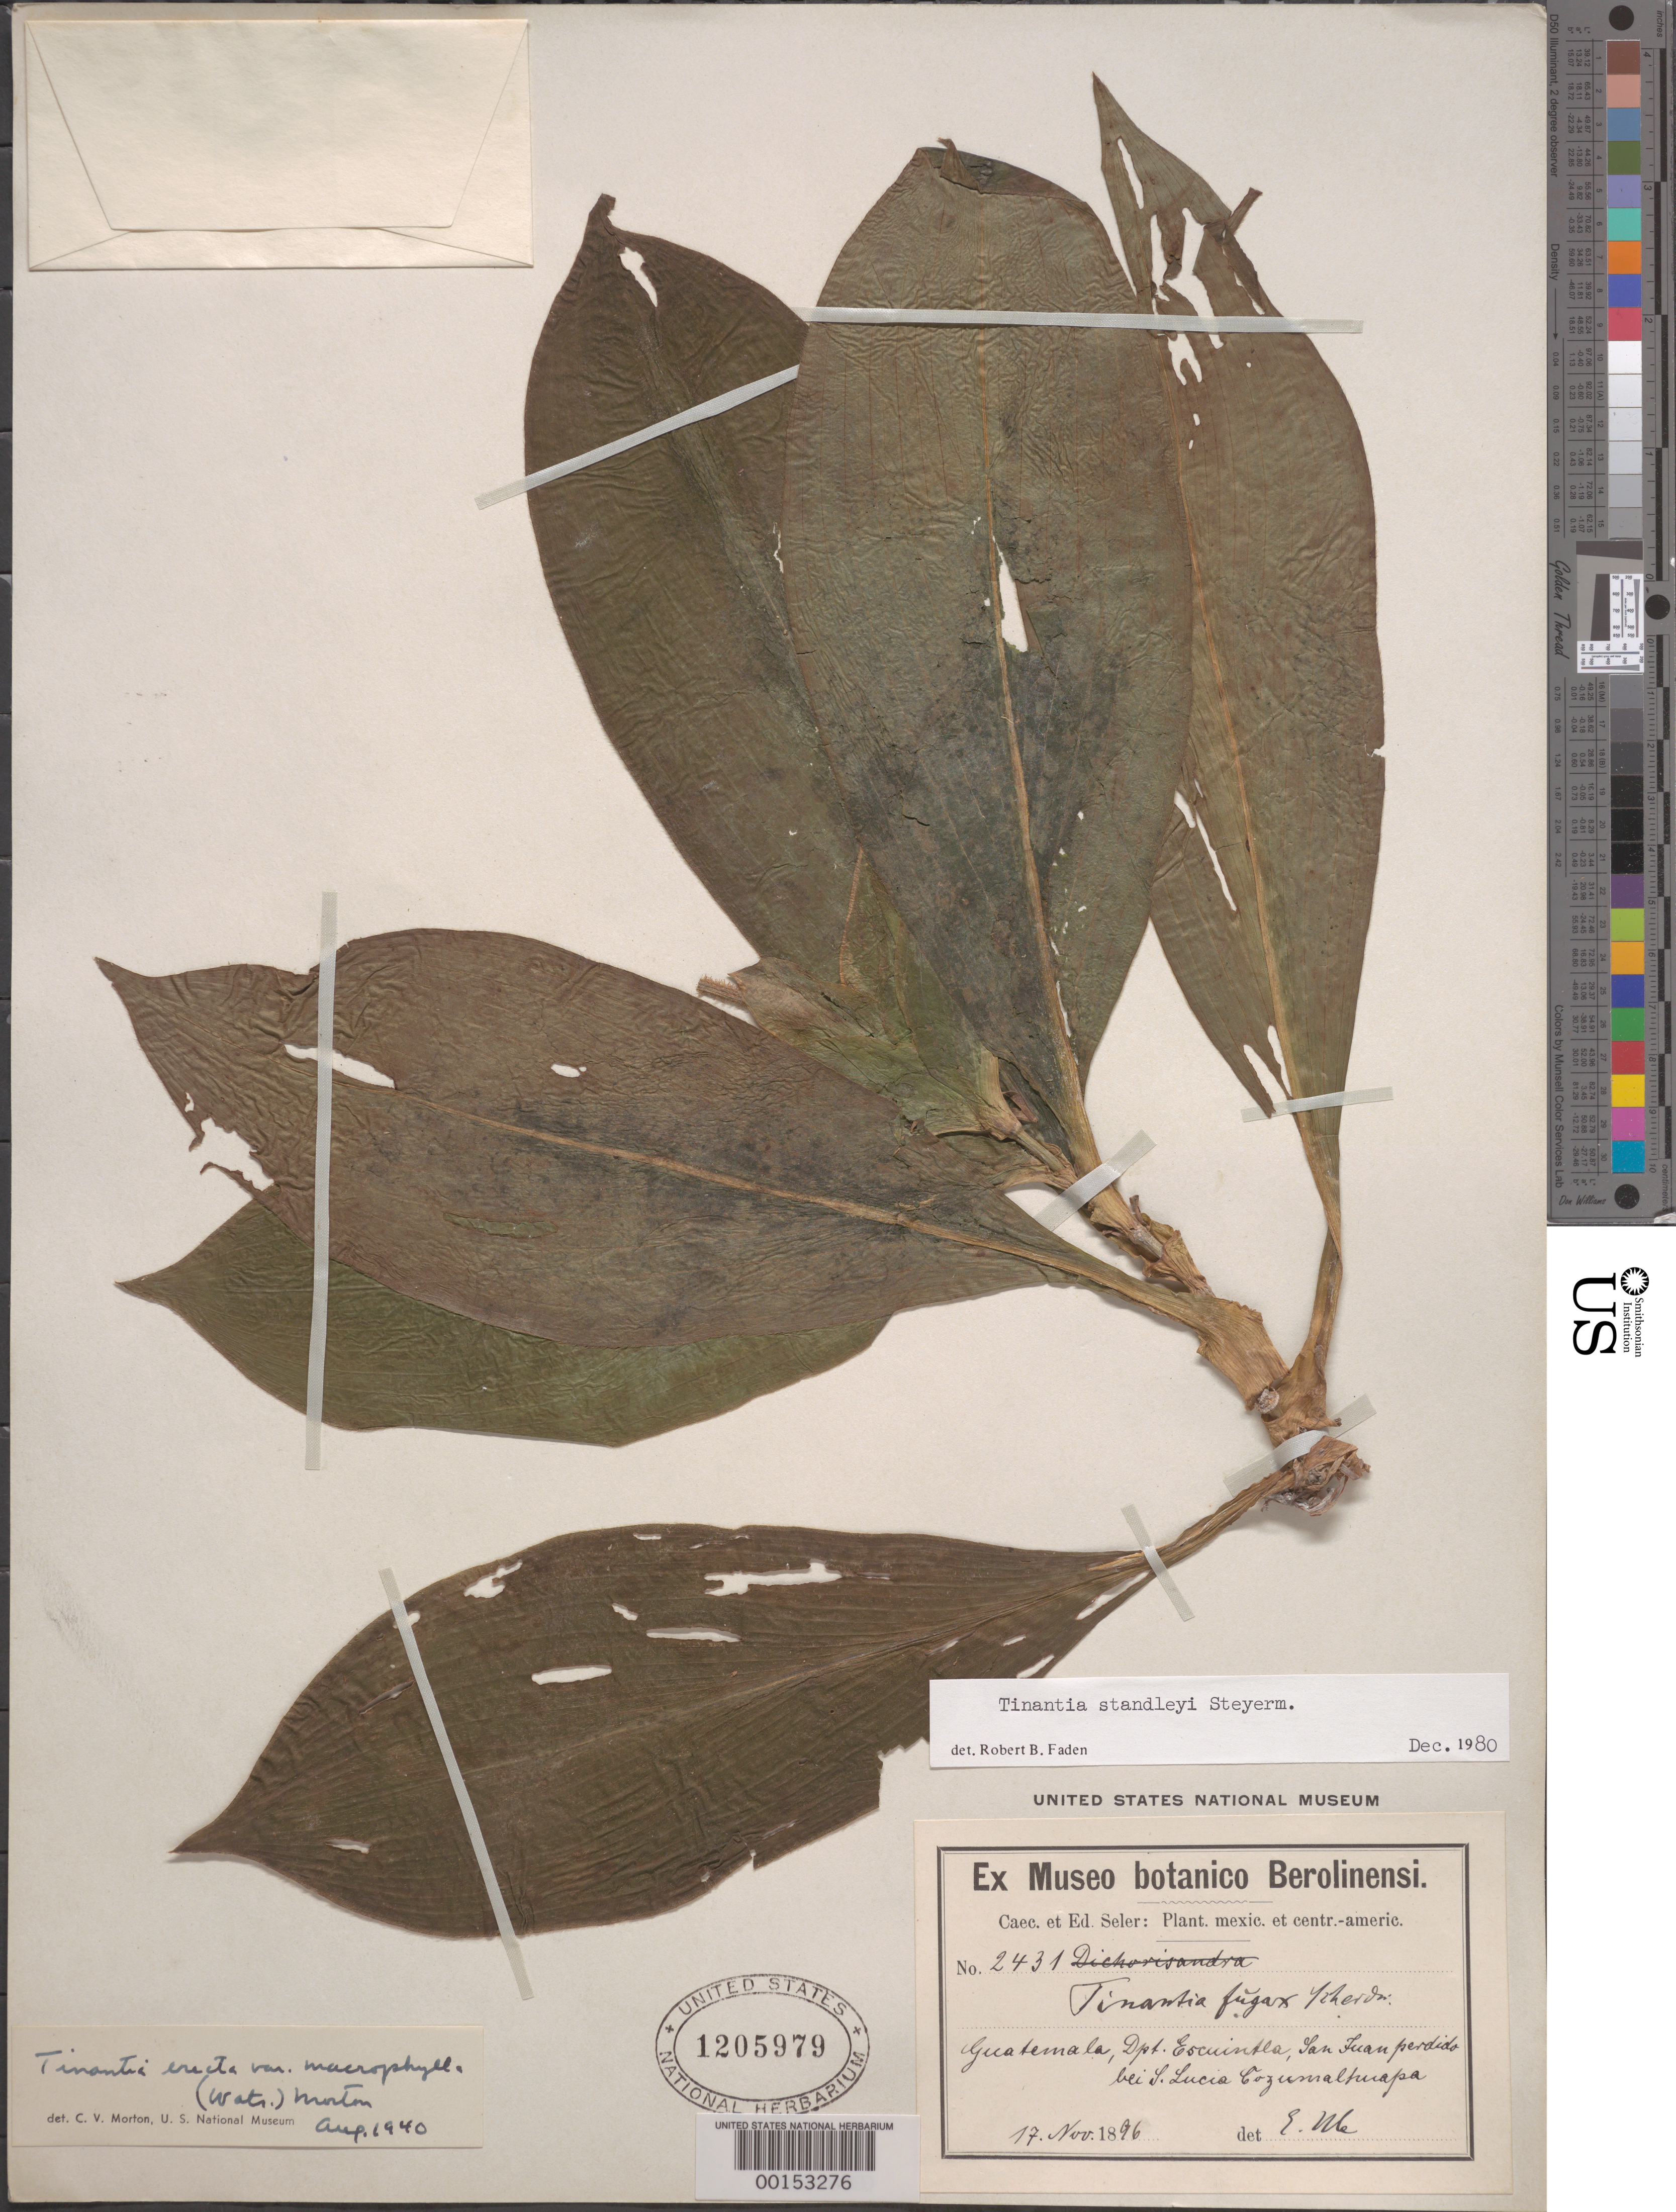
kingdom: Plantae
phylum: Tracheophyta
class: Liliopsida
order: Commelinales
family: Commelinaceae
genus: Tinantia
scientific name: Tinantia standleyi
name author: Steyerm.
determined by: Faden, Robert B., (US), Smithsonian Institution - National Museum of Natural History (UNITED STATES)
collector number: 2431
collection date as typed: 17 Nov 1896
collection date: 1896-11-17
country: Guatemala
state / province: Escuintla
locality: San Juan Perdido, near San Lucia Cozumalturapa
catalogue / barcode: US 1205979